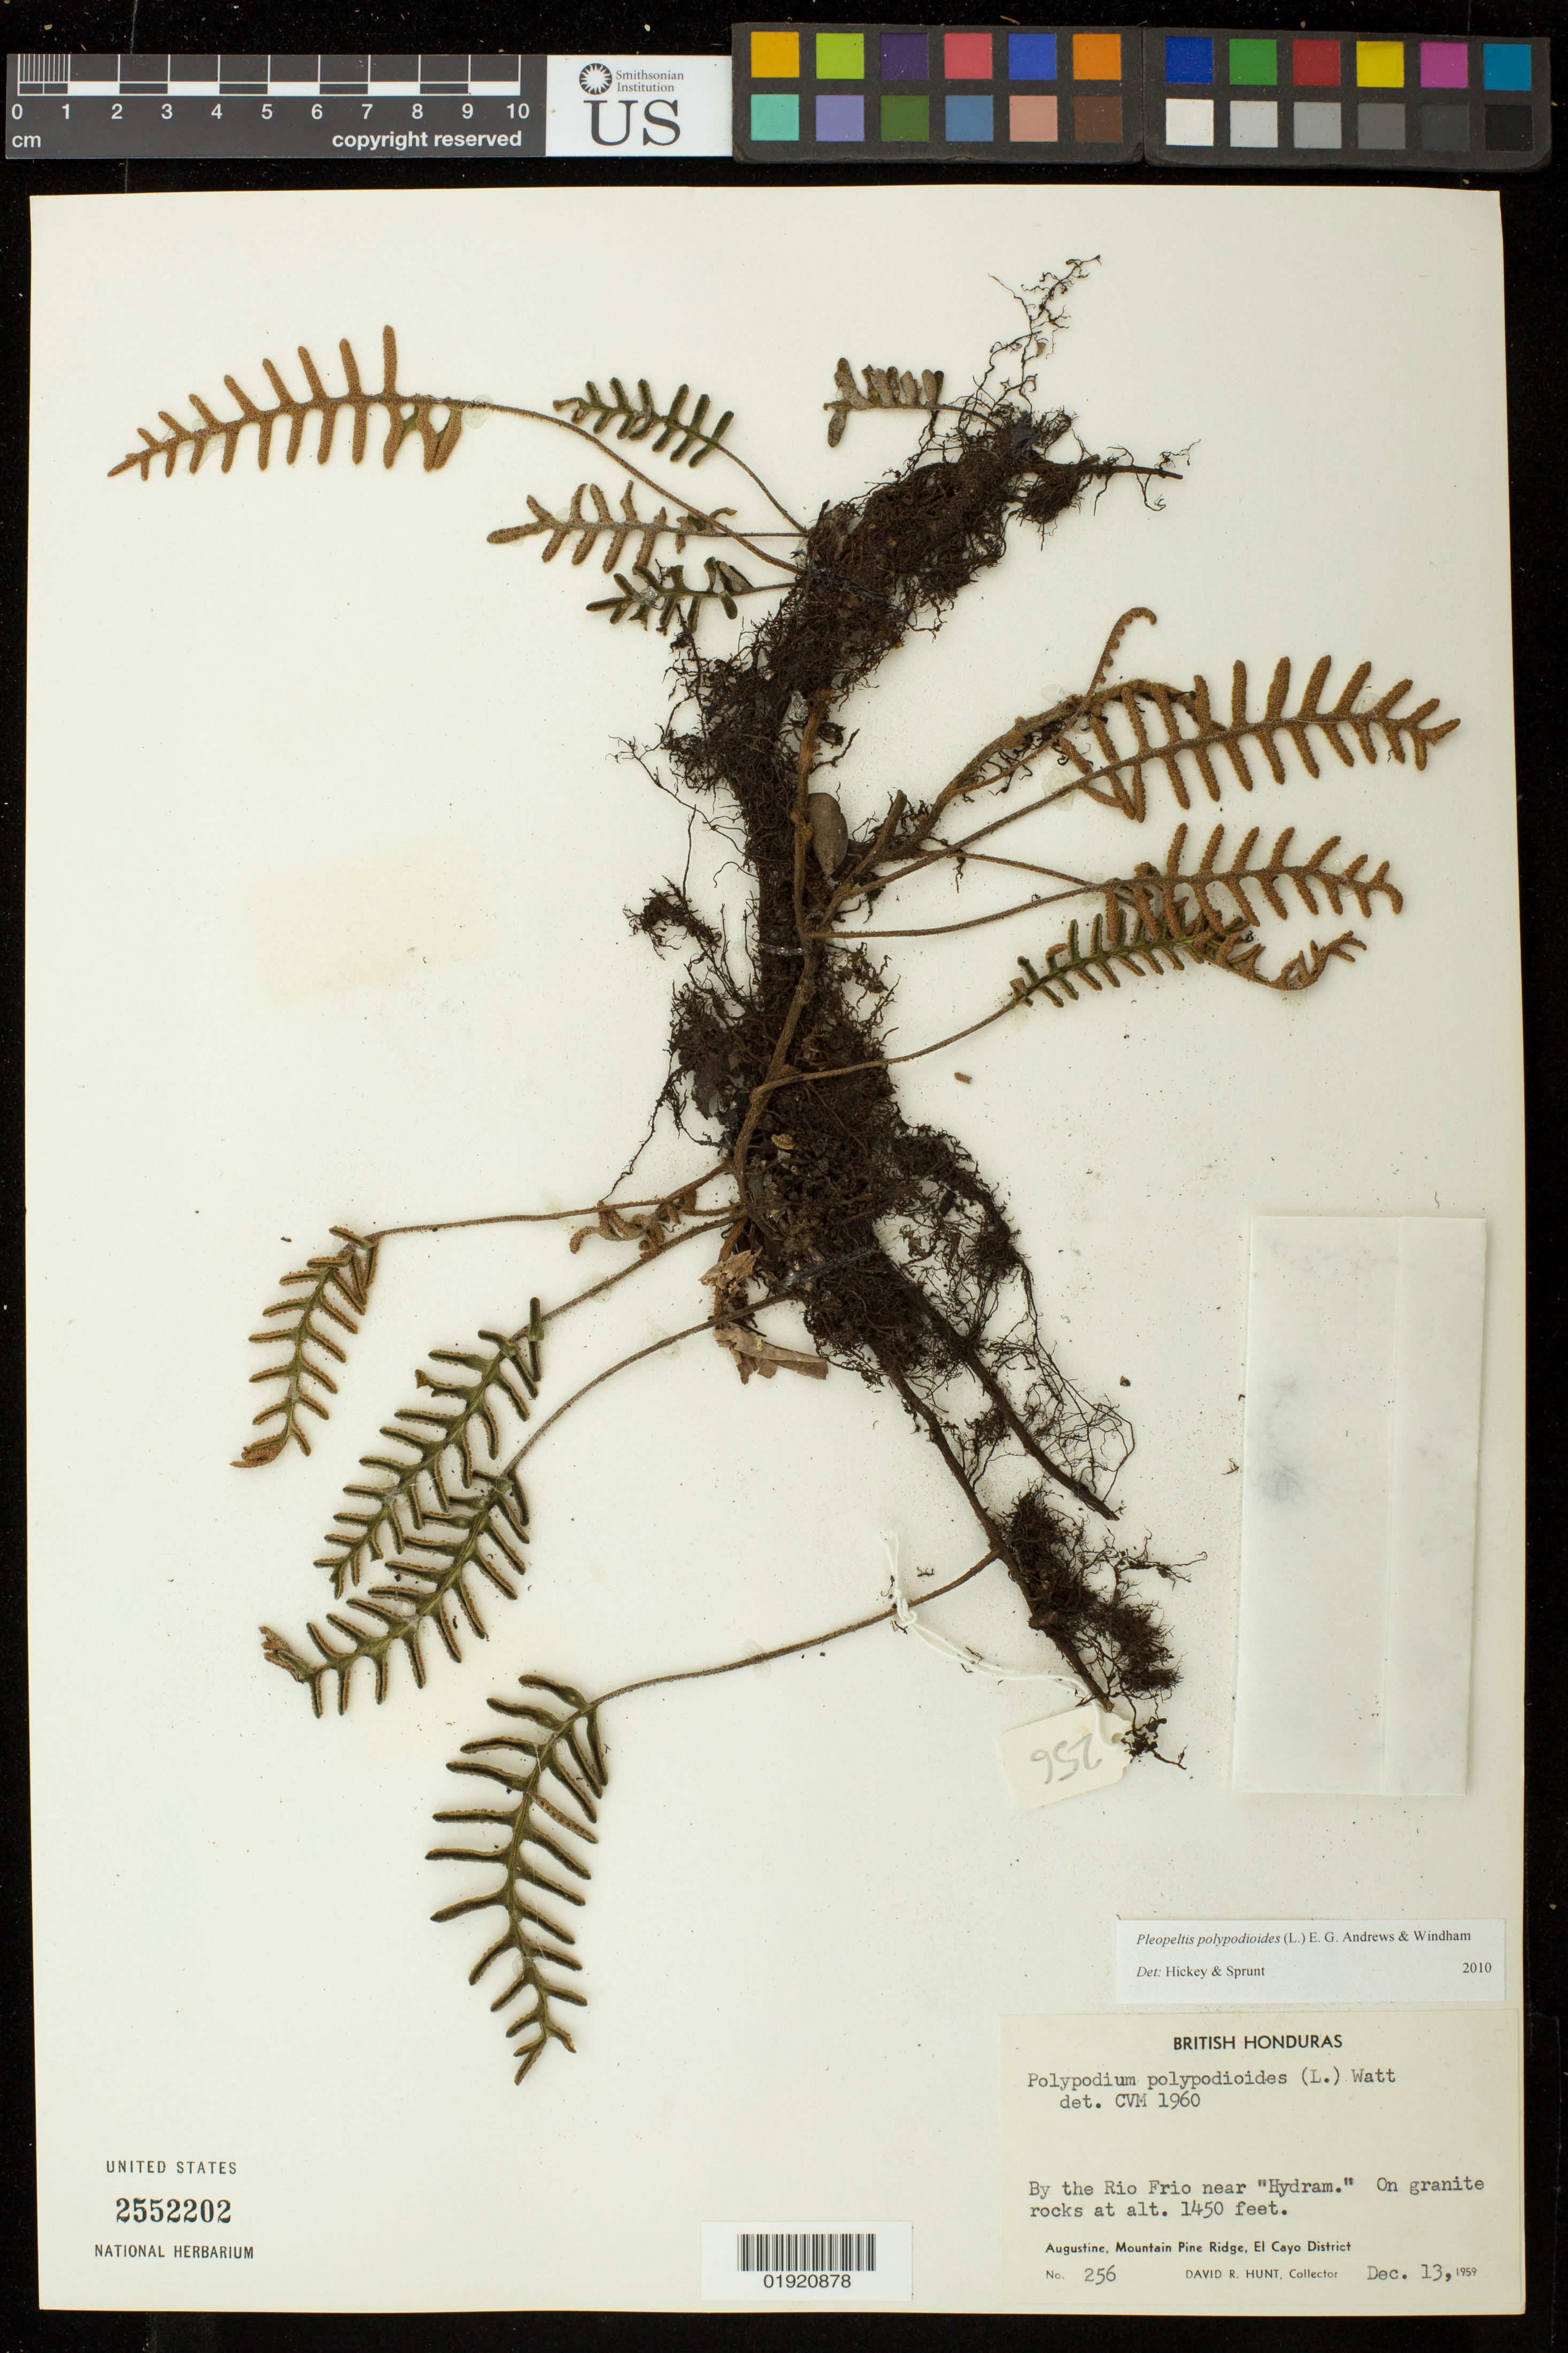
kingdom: Plantae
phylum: Tracheophyta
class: Polypodiopsida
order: Polypodiales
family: Polypodiaceae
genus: Pleopeltis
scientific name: Pleopeltis polypodioides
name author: (L.) E.G. Andrews & Windham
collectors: D. R. Hunt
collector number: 256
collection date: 1959-12-13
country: Belize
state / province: Cayo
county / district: Cayo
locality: British Honduras. Augustine, Mountain Pine Ridge, El Cayo District.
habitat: On granite rocks.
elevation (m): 442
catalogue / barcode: US 2552202